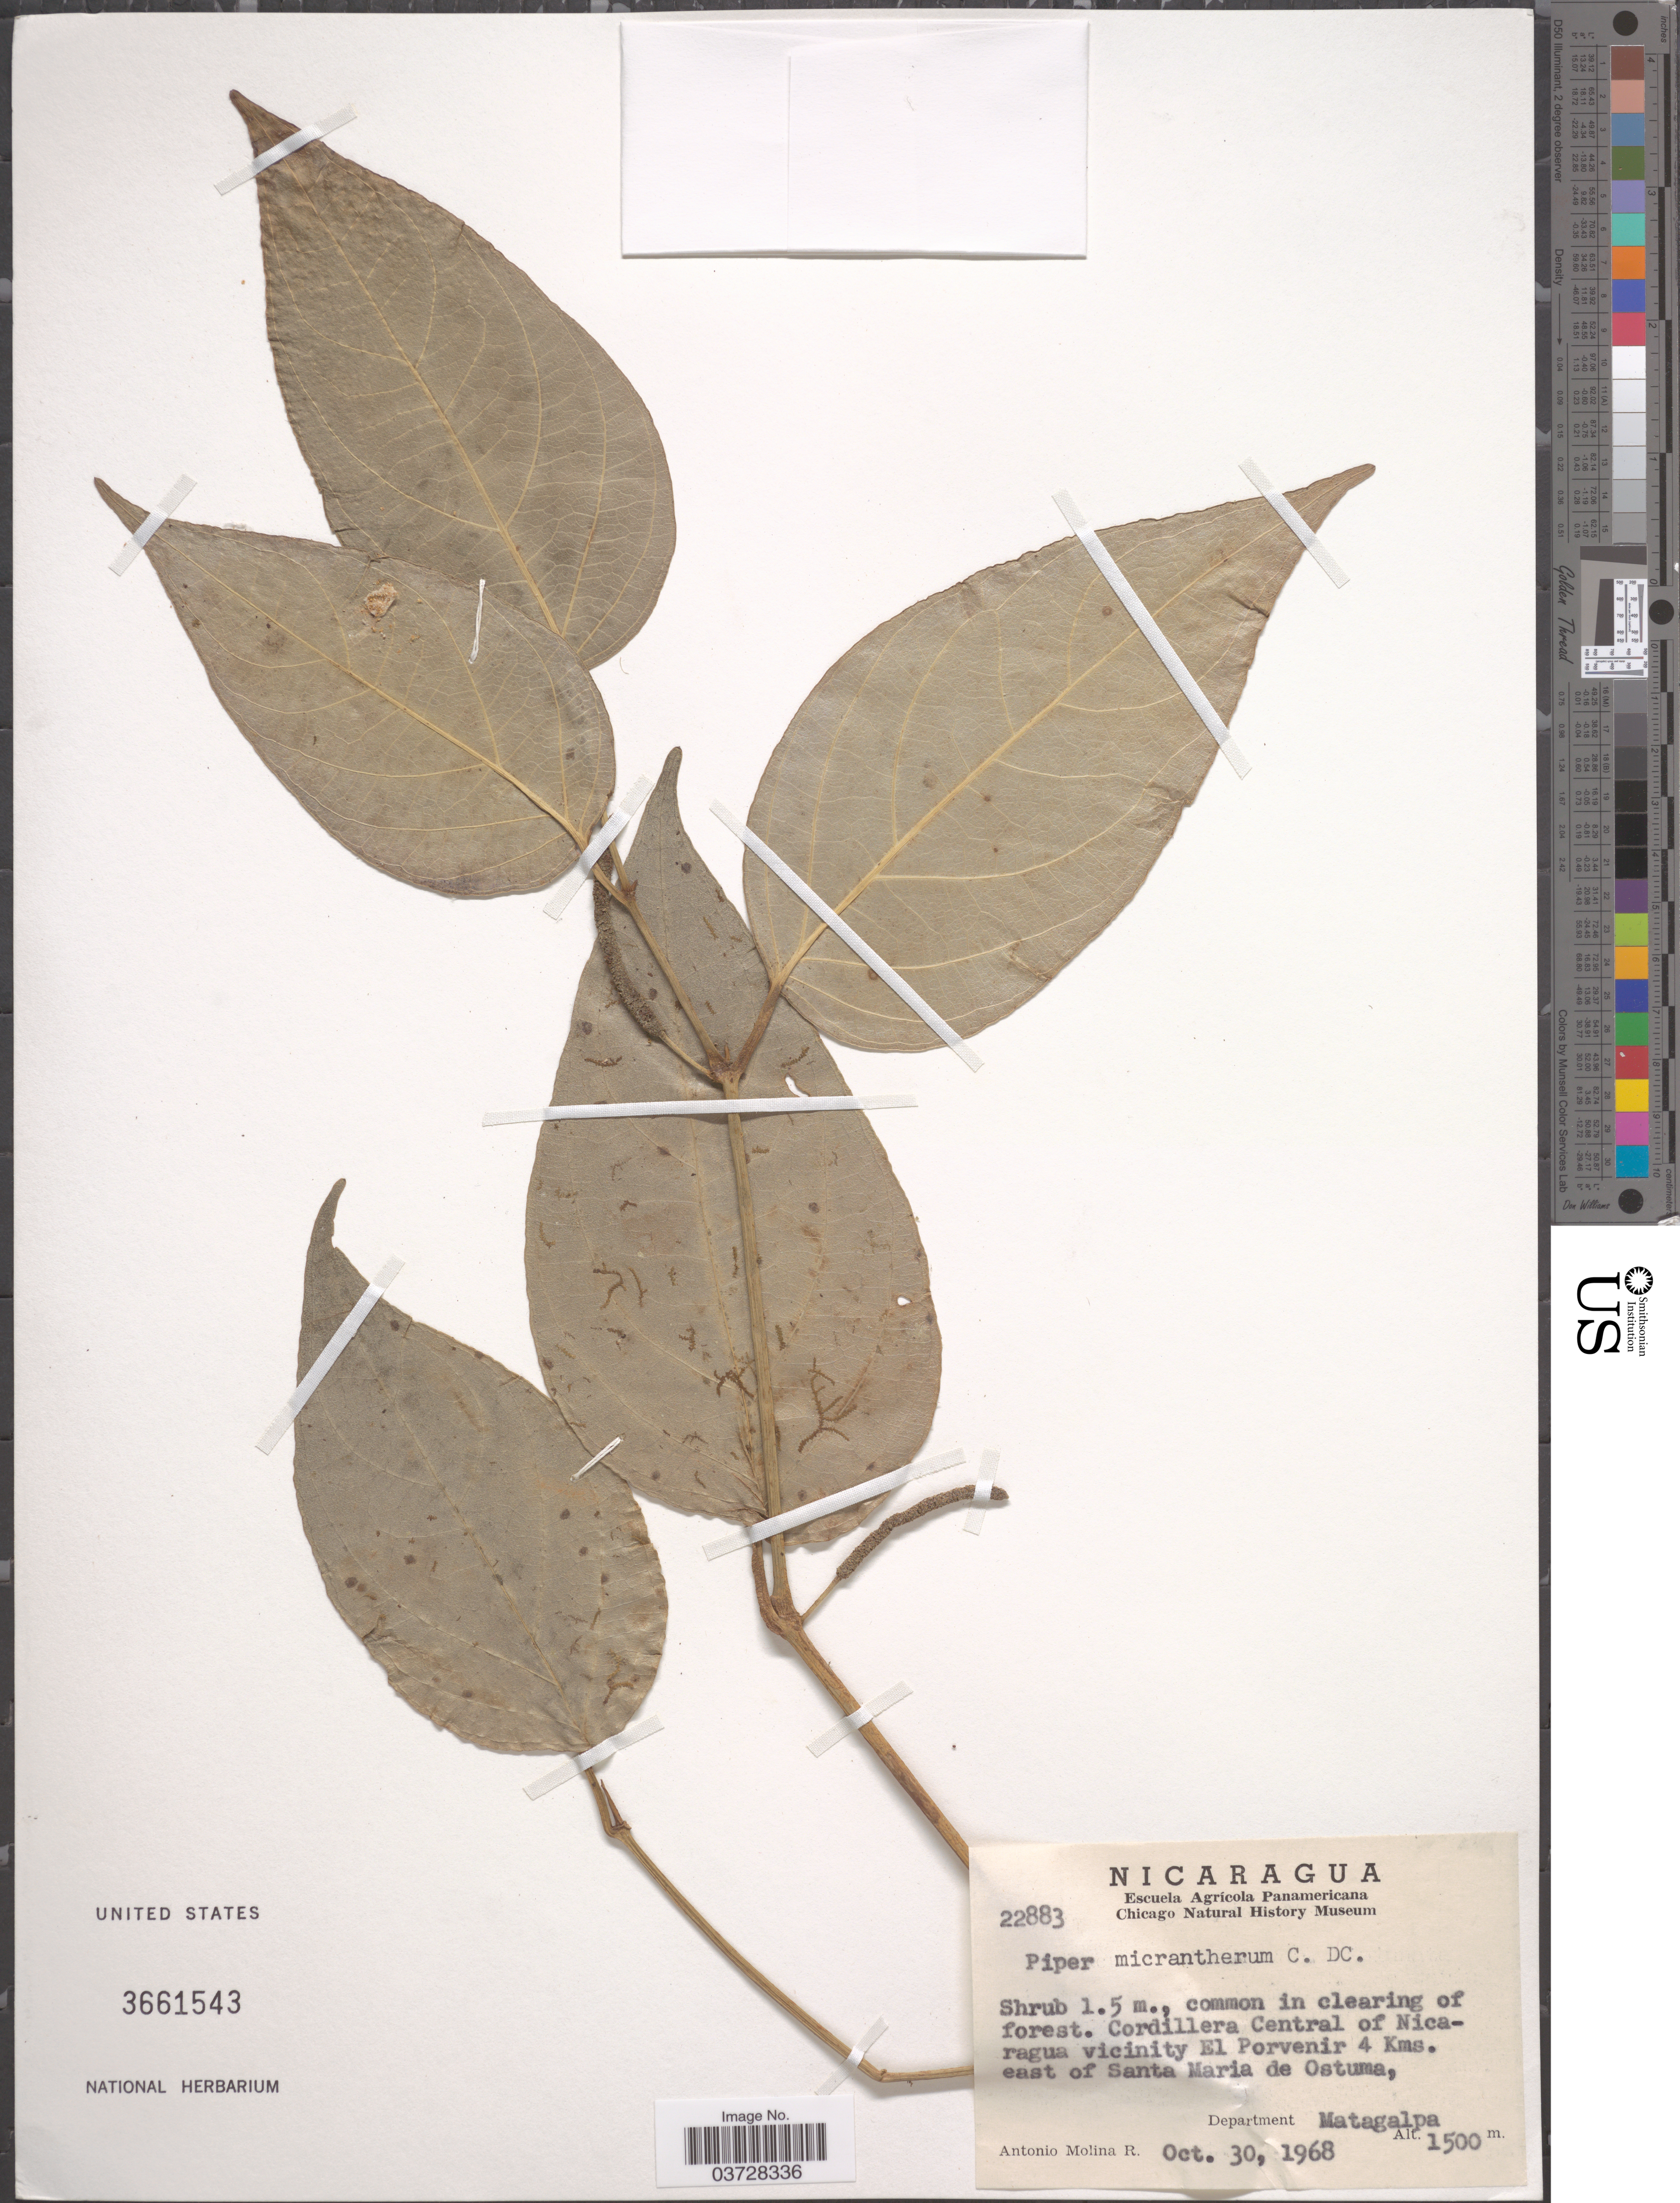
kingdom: Plantae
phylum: Tracheophyta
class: Magnoliopsida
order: Piperales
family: Piperaceae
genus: Piper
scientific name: Piper micranthera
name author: C. DC.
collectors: A. Molina R.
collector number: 22883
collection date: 1968-10-30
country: Nicaragua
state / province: Matagalpa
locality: Cordillera Central of Nicaragua vicinity El Porvenir 4 Kms. east of Santa Maria de Ostuma, Department Matagalpa.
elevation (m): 1500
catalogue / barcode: US 3661543